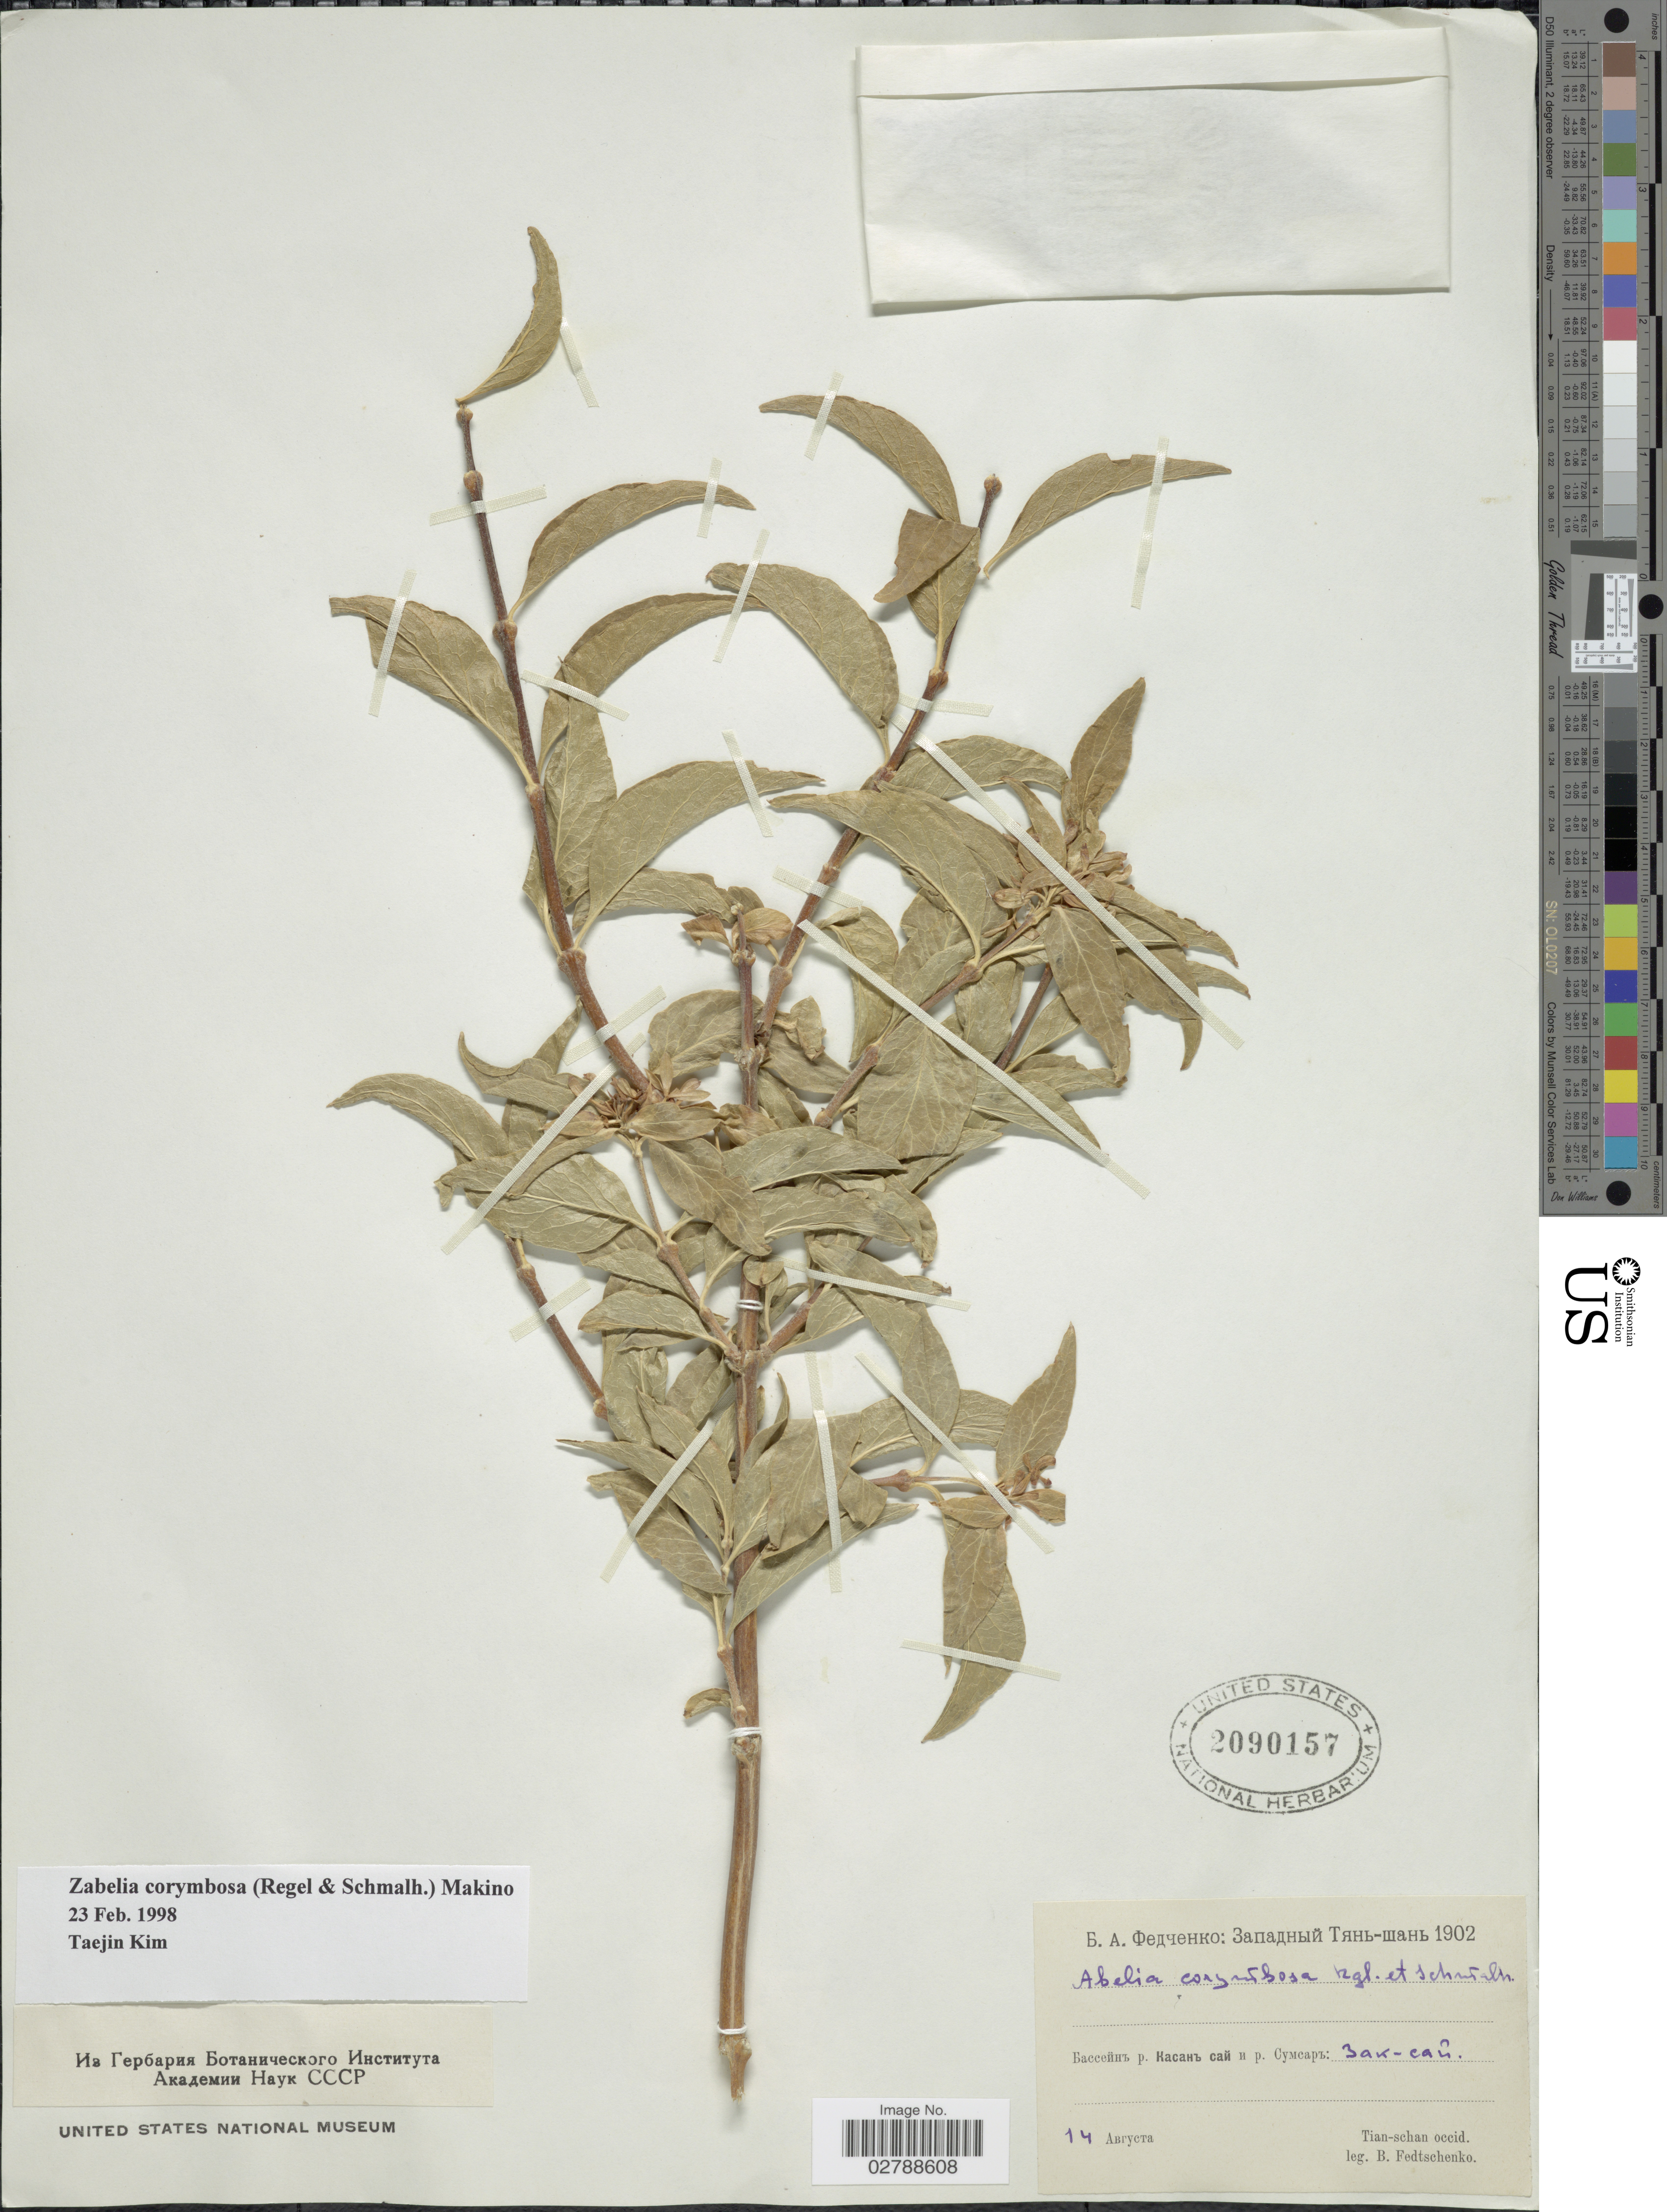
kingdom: Plantae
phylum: Tracheophyta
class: Magnoliopsida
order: Dipsacales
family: Caprifoliaceae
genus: Zabelia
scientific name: Zabelia corymbosa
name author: (Regel & Schmalh.) Makino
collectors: B. Fedtschenko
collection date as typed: X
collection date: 1902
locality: Tian-schan occid. [Foreign script]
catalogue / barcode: US 2090157